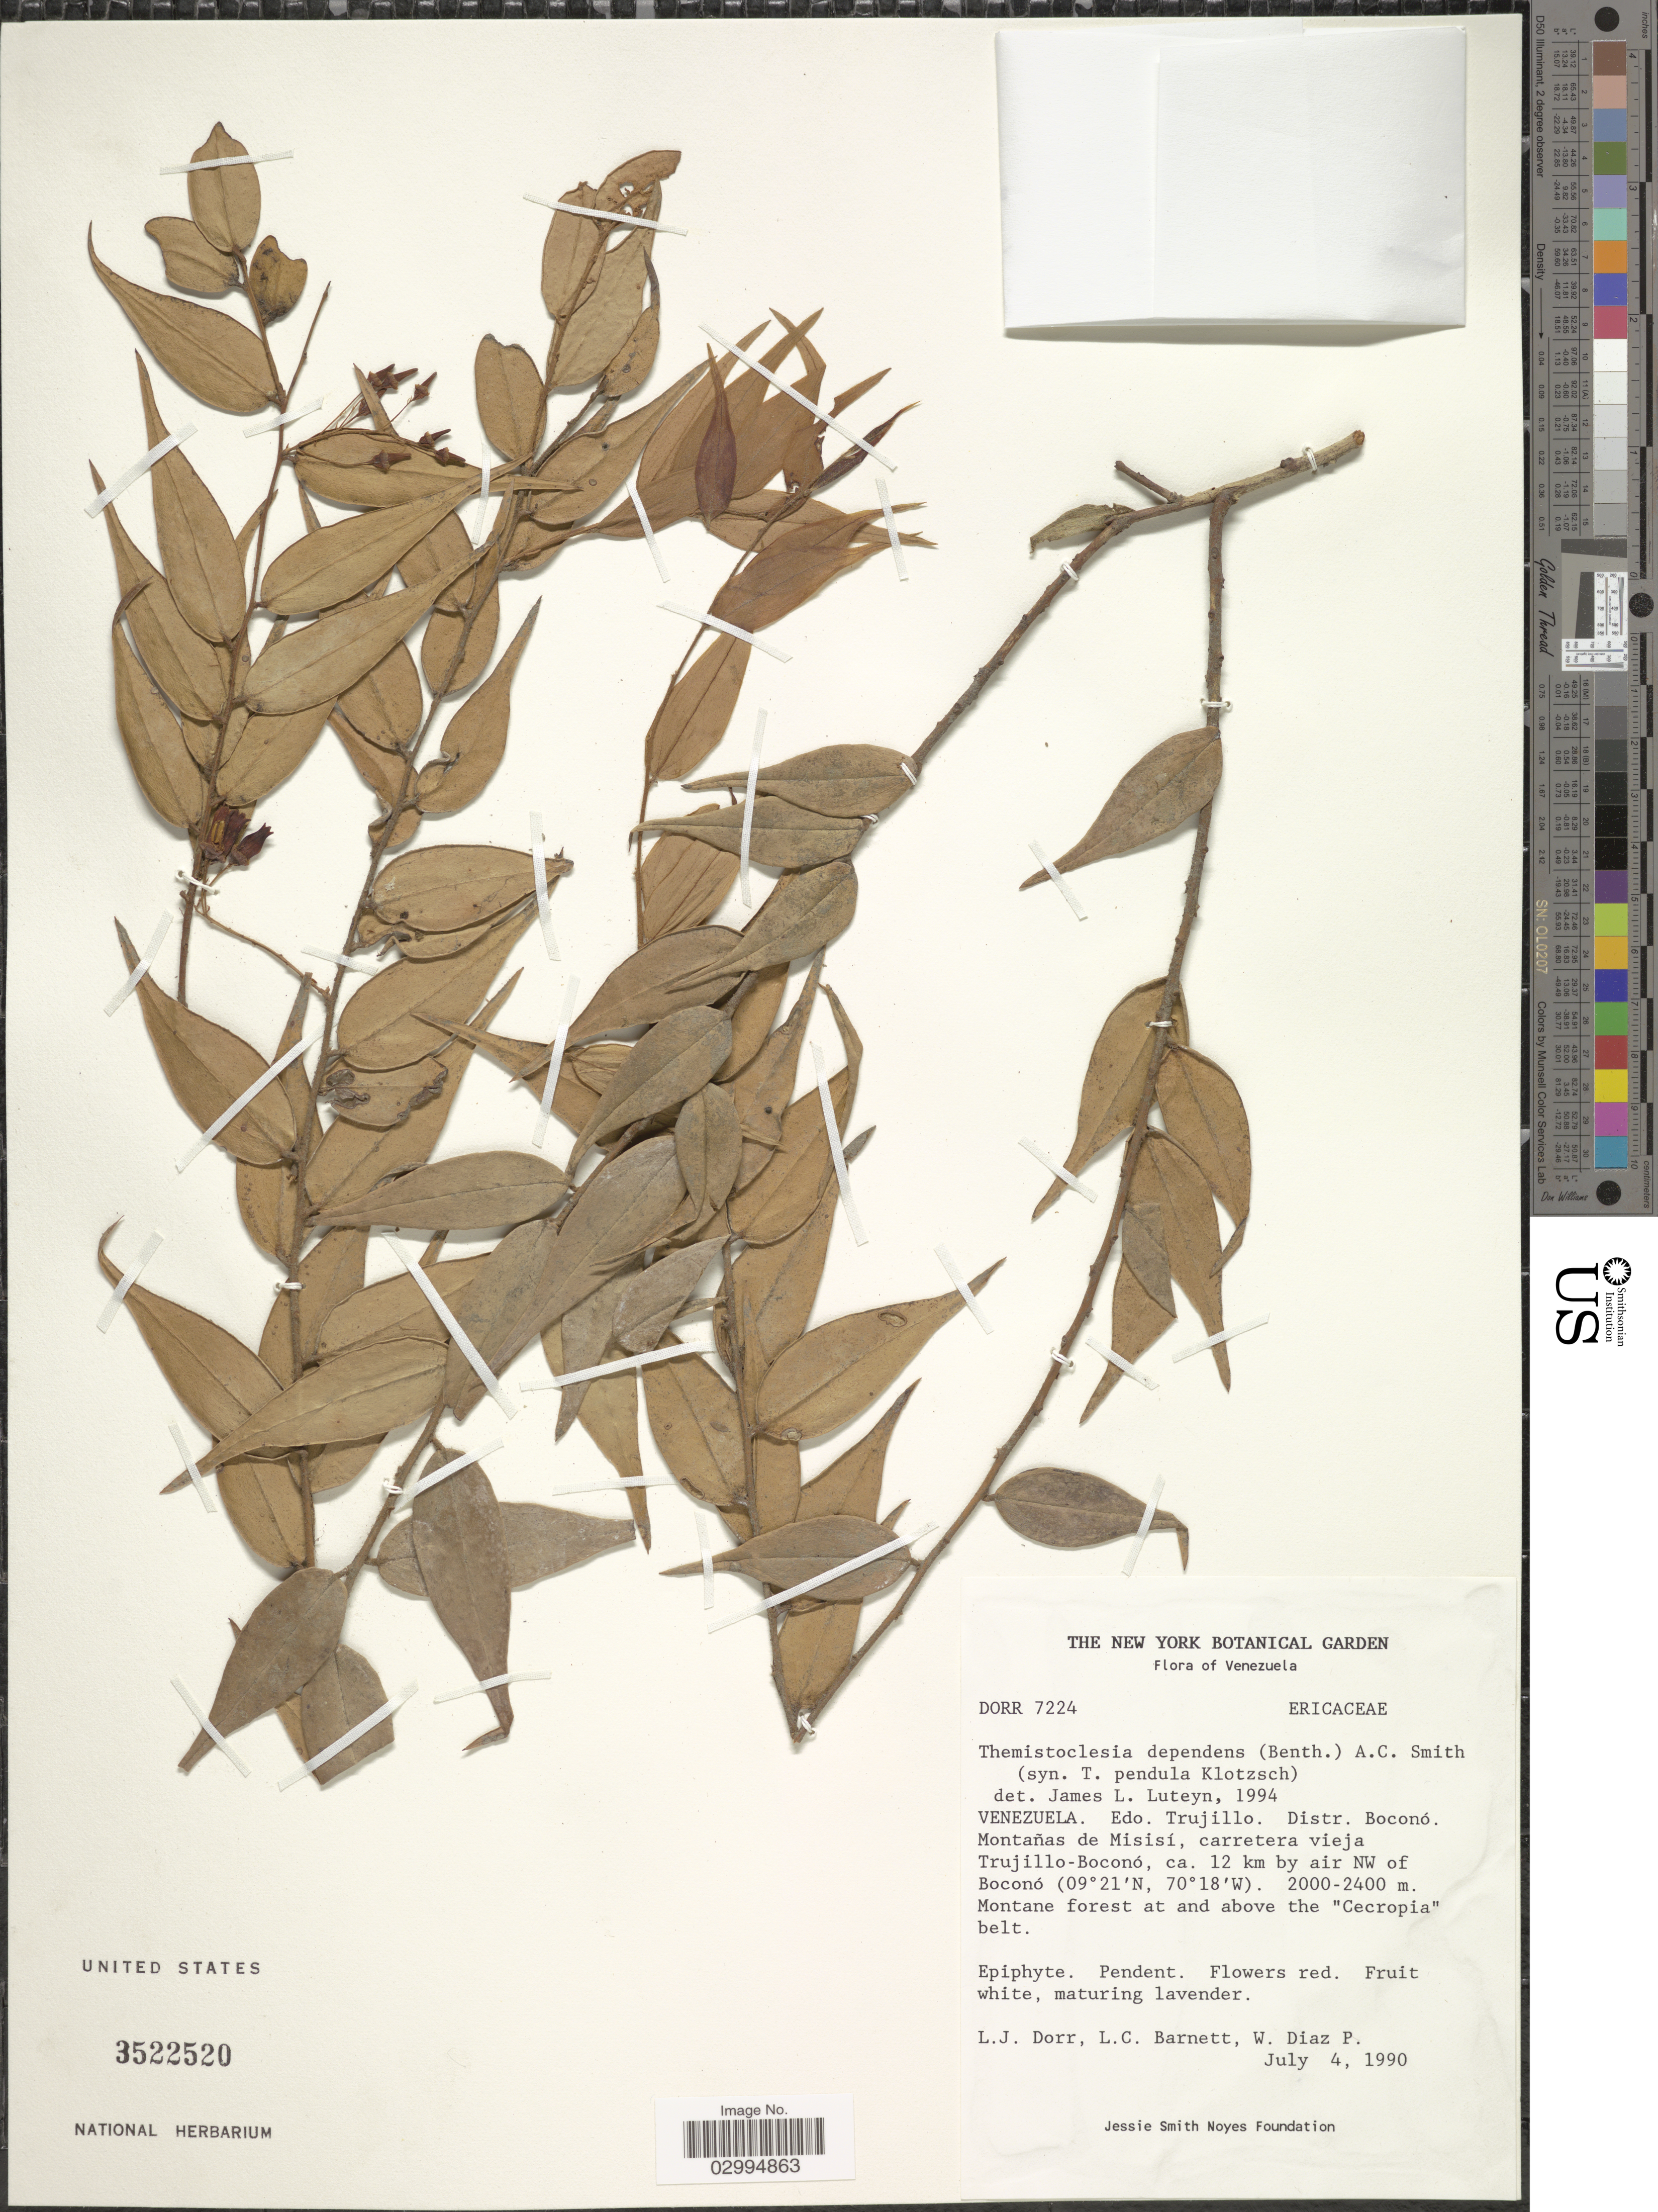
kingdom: Plantae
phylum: Tracheophyta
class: Magnoliopsida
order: Ericales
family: Ericaceae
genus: Themistoclesia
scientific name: Themistoclesia dependens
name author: (Benth.) A.C. Sm.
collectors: L. J. Dorr, L. C. Barnett & W. Díaz P.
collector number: DORR 7224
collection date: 1990-07-04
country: Venezuela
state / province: Trujillo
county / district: Boconó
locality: Montañas de Misisi, carretera vieja Trujillo-Boconó, ca. 12 km by air NW of Boconó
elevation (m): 2000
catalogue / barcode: US 3522520